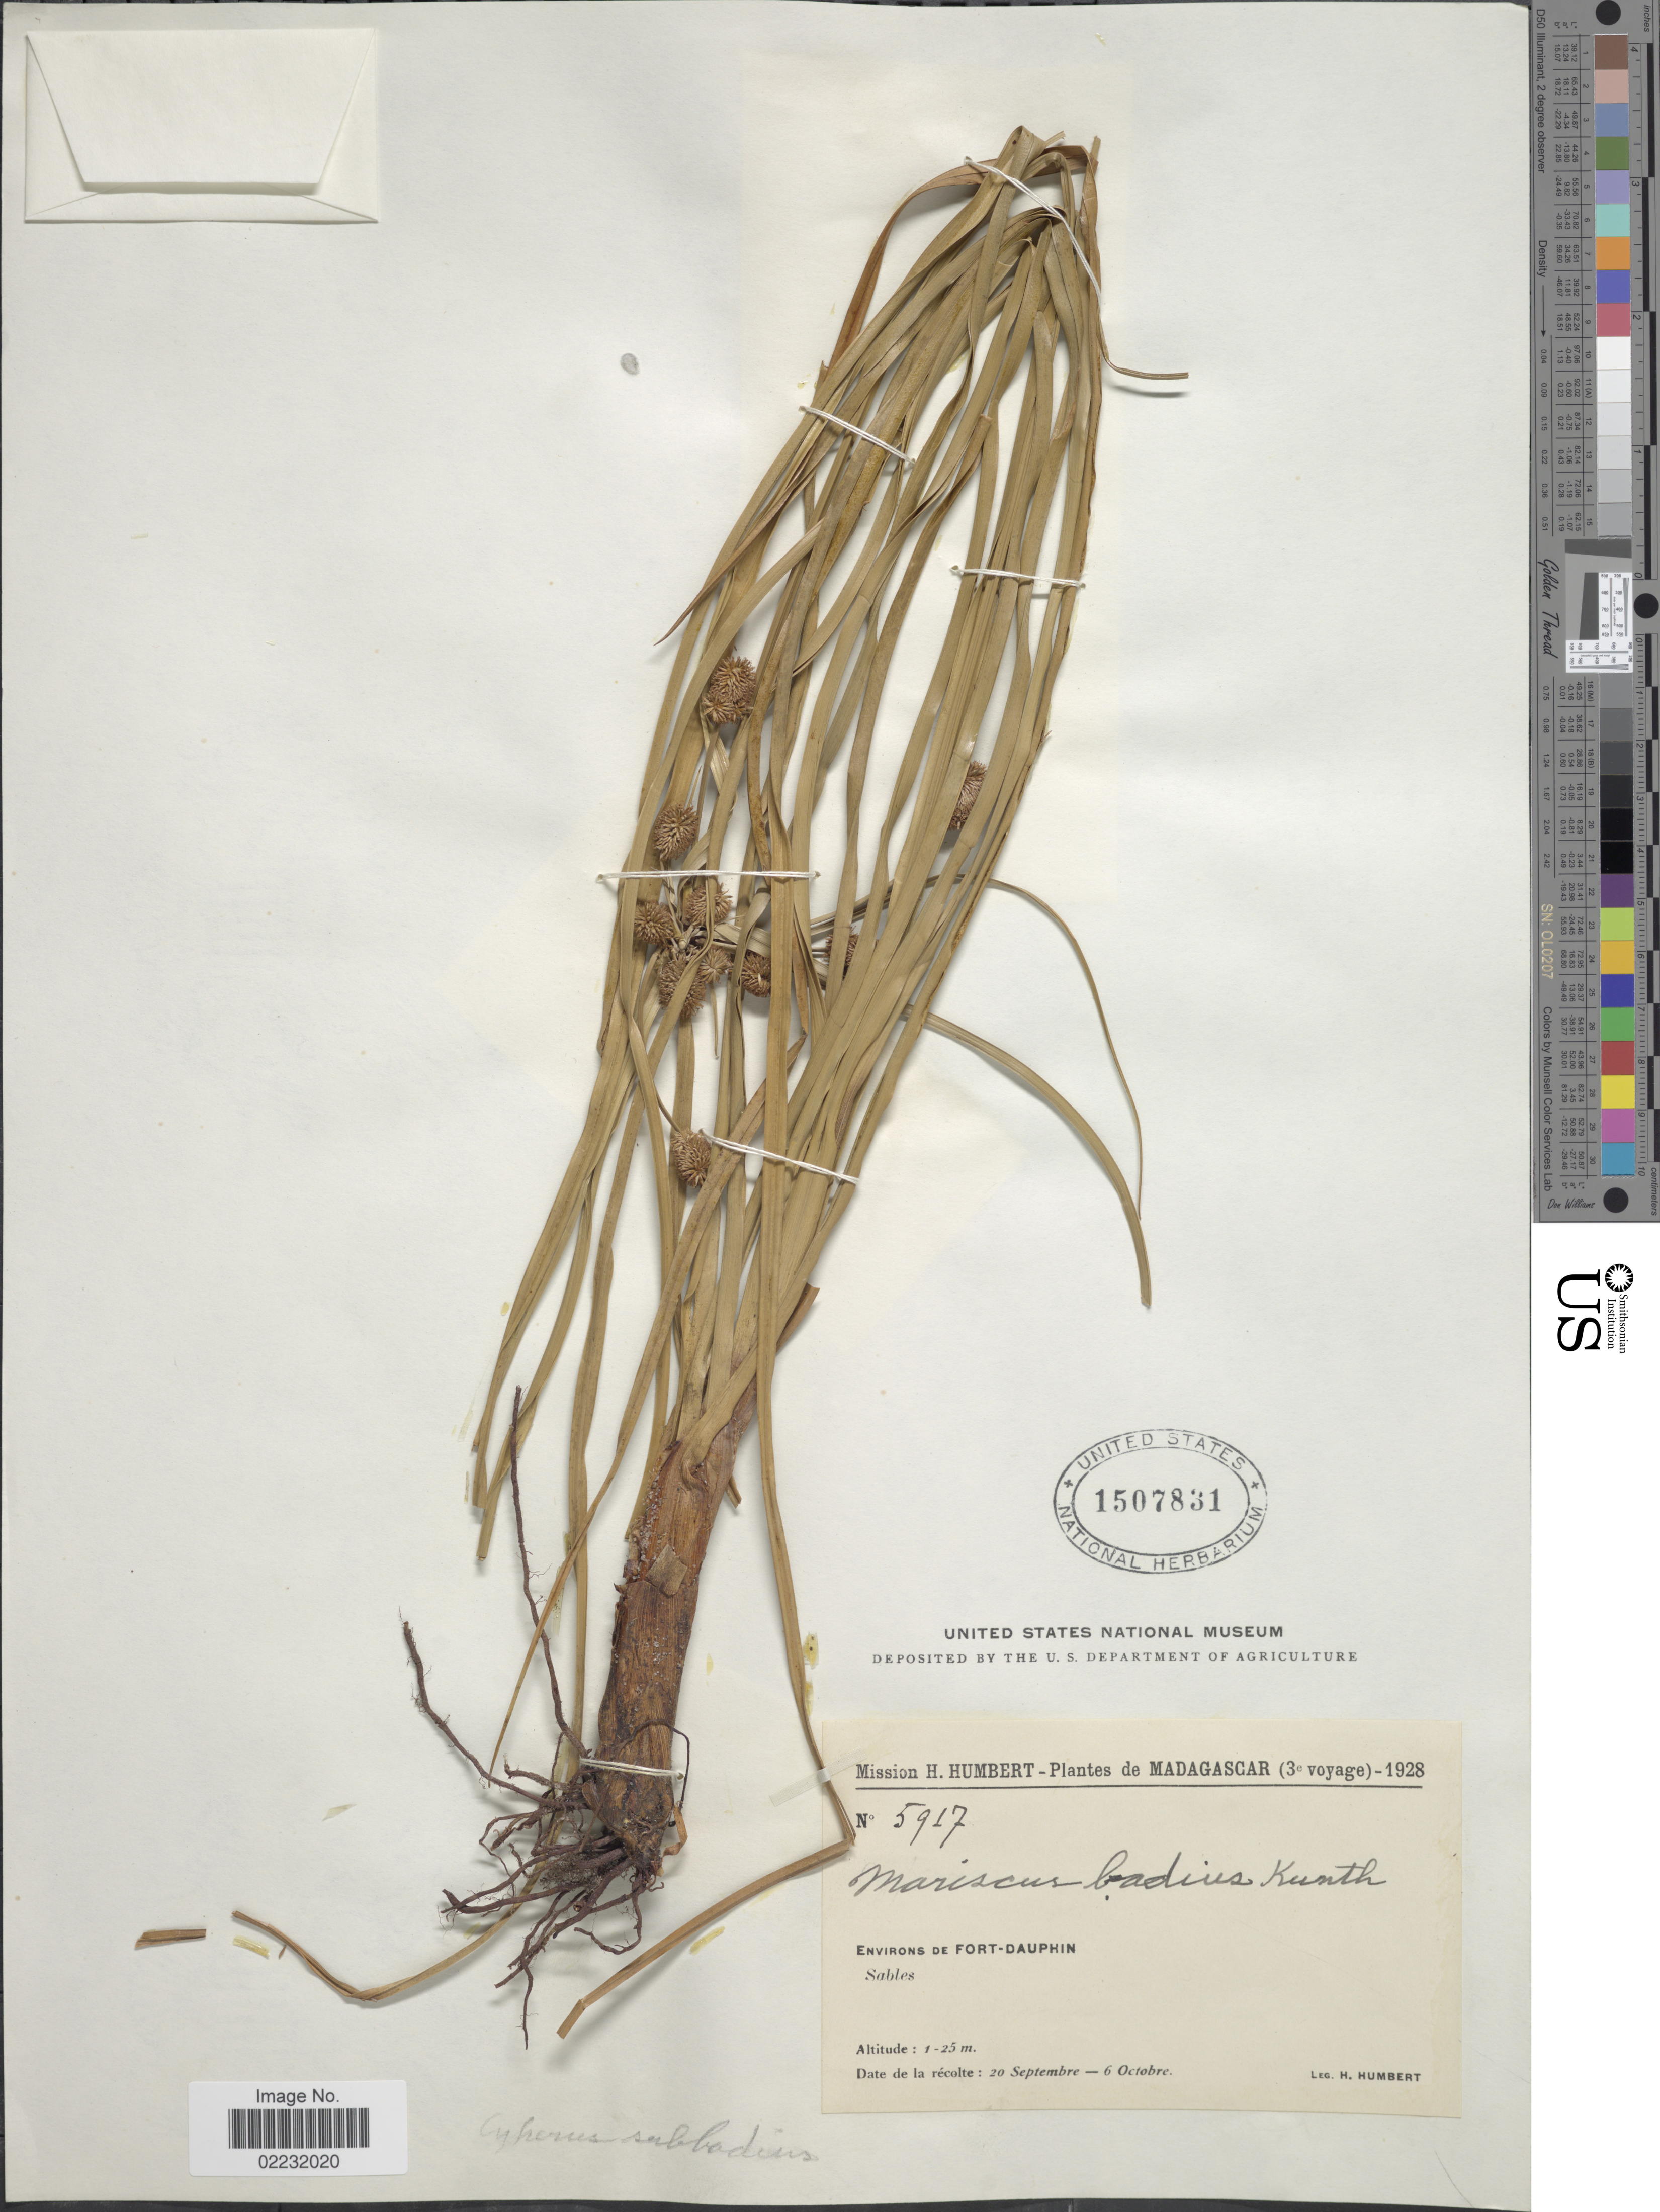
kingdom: Plantae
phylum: Tracheophyta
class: Liliopsida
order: Poales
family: Cyperaceae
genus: Cyperus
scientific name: Cyperus subbadius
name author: Kük.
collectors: H. Humbert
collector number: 5917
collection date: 1928-09-20/1928-10-06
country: Madagascar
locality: Environs de Fort-Dauphin, Sables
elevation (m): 1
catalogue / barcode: US 1507831